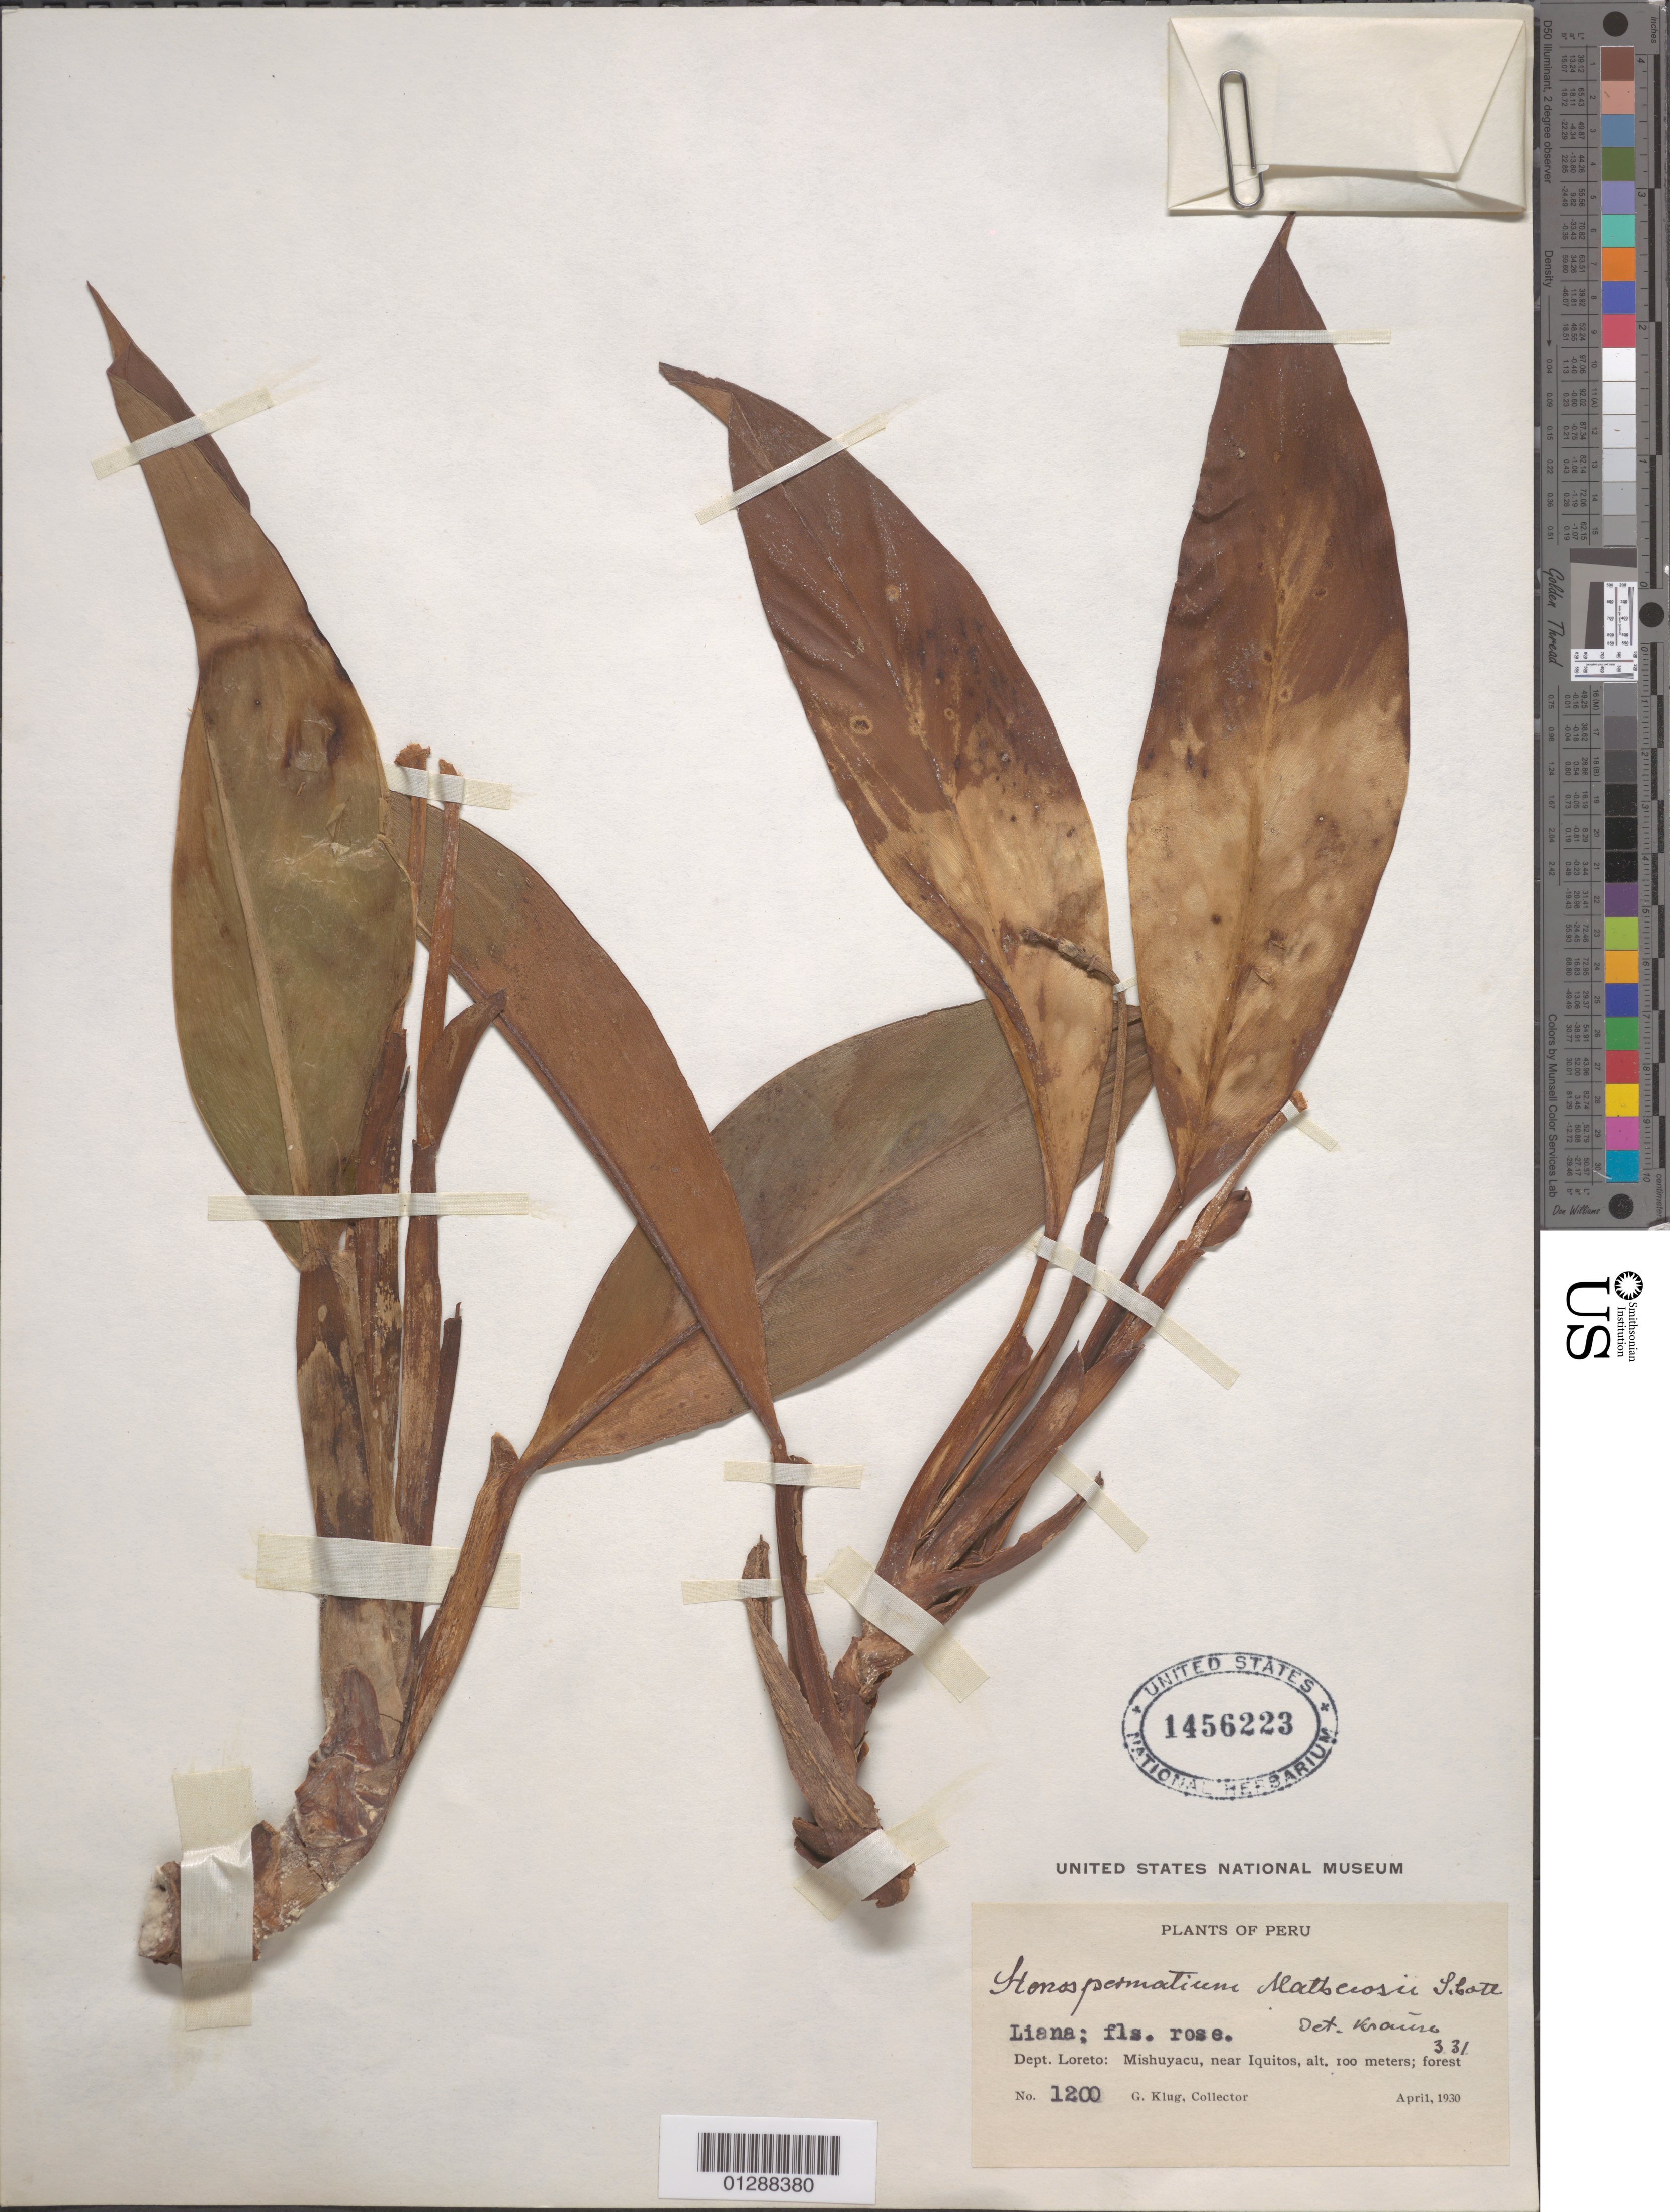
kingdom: Plantae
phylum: Tracheophyta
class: Liliopsida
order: Alismatales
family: Araceae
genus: Stenospermation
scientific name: Stenospermation mathewsii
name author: Schott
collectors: G. Klug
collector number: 1200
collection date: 1930-04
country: Peru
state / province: Loreto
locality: Dept. Loreto: Mishuyacu, near Iquitos.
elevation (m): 100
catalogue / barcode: US 1456223